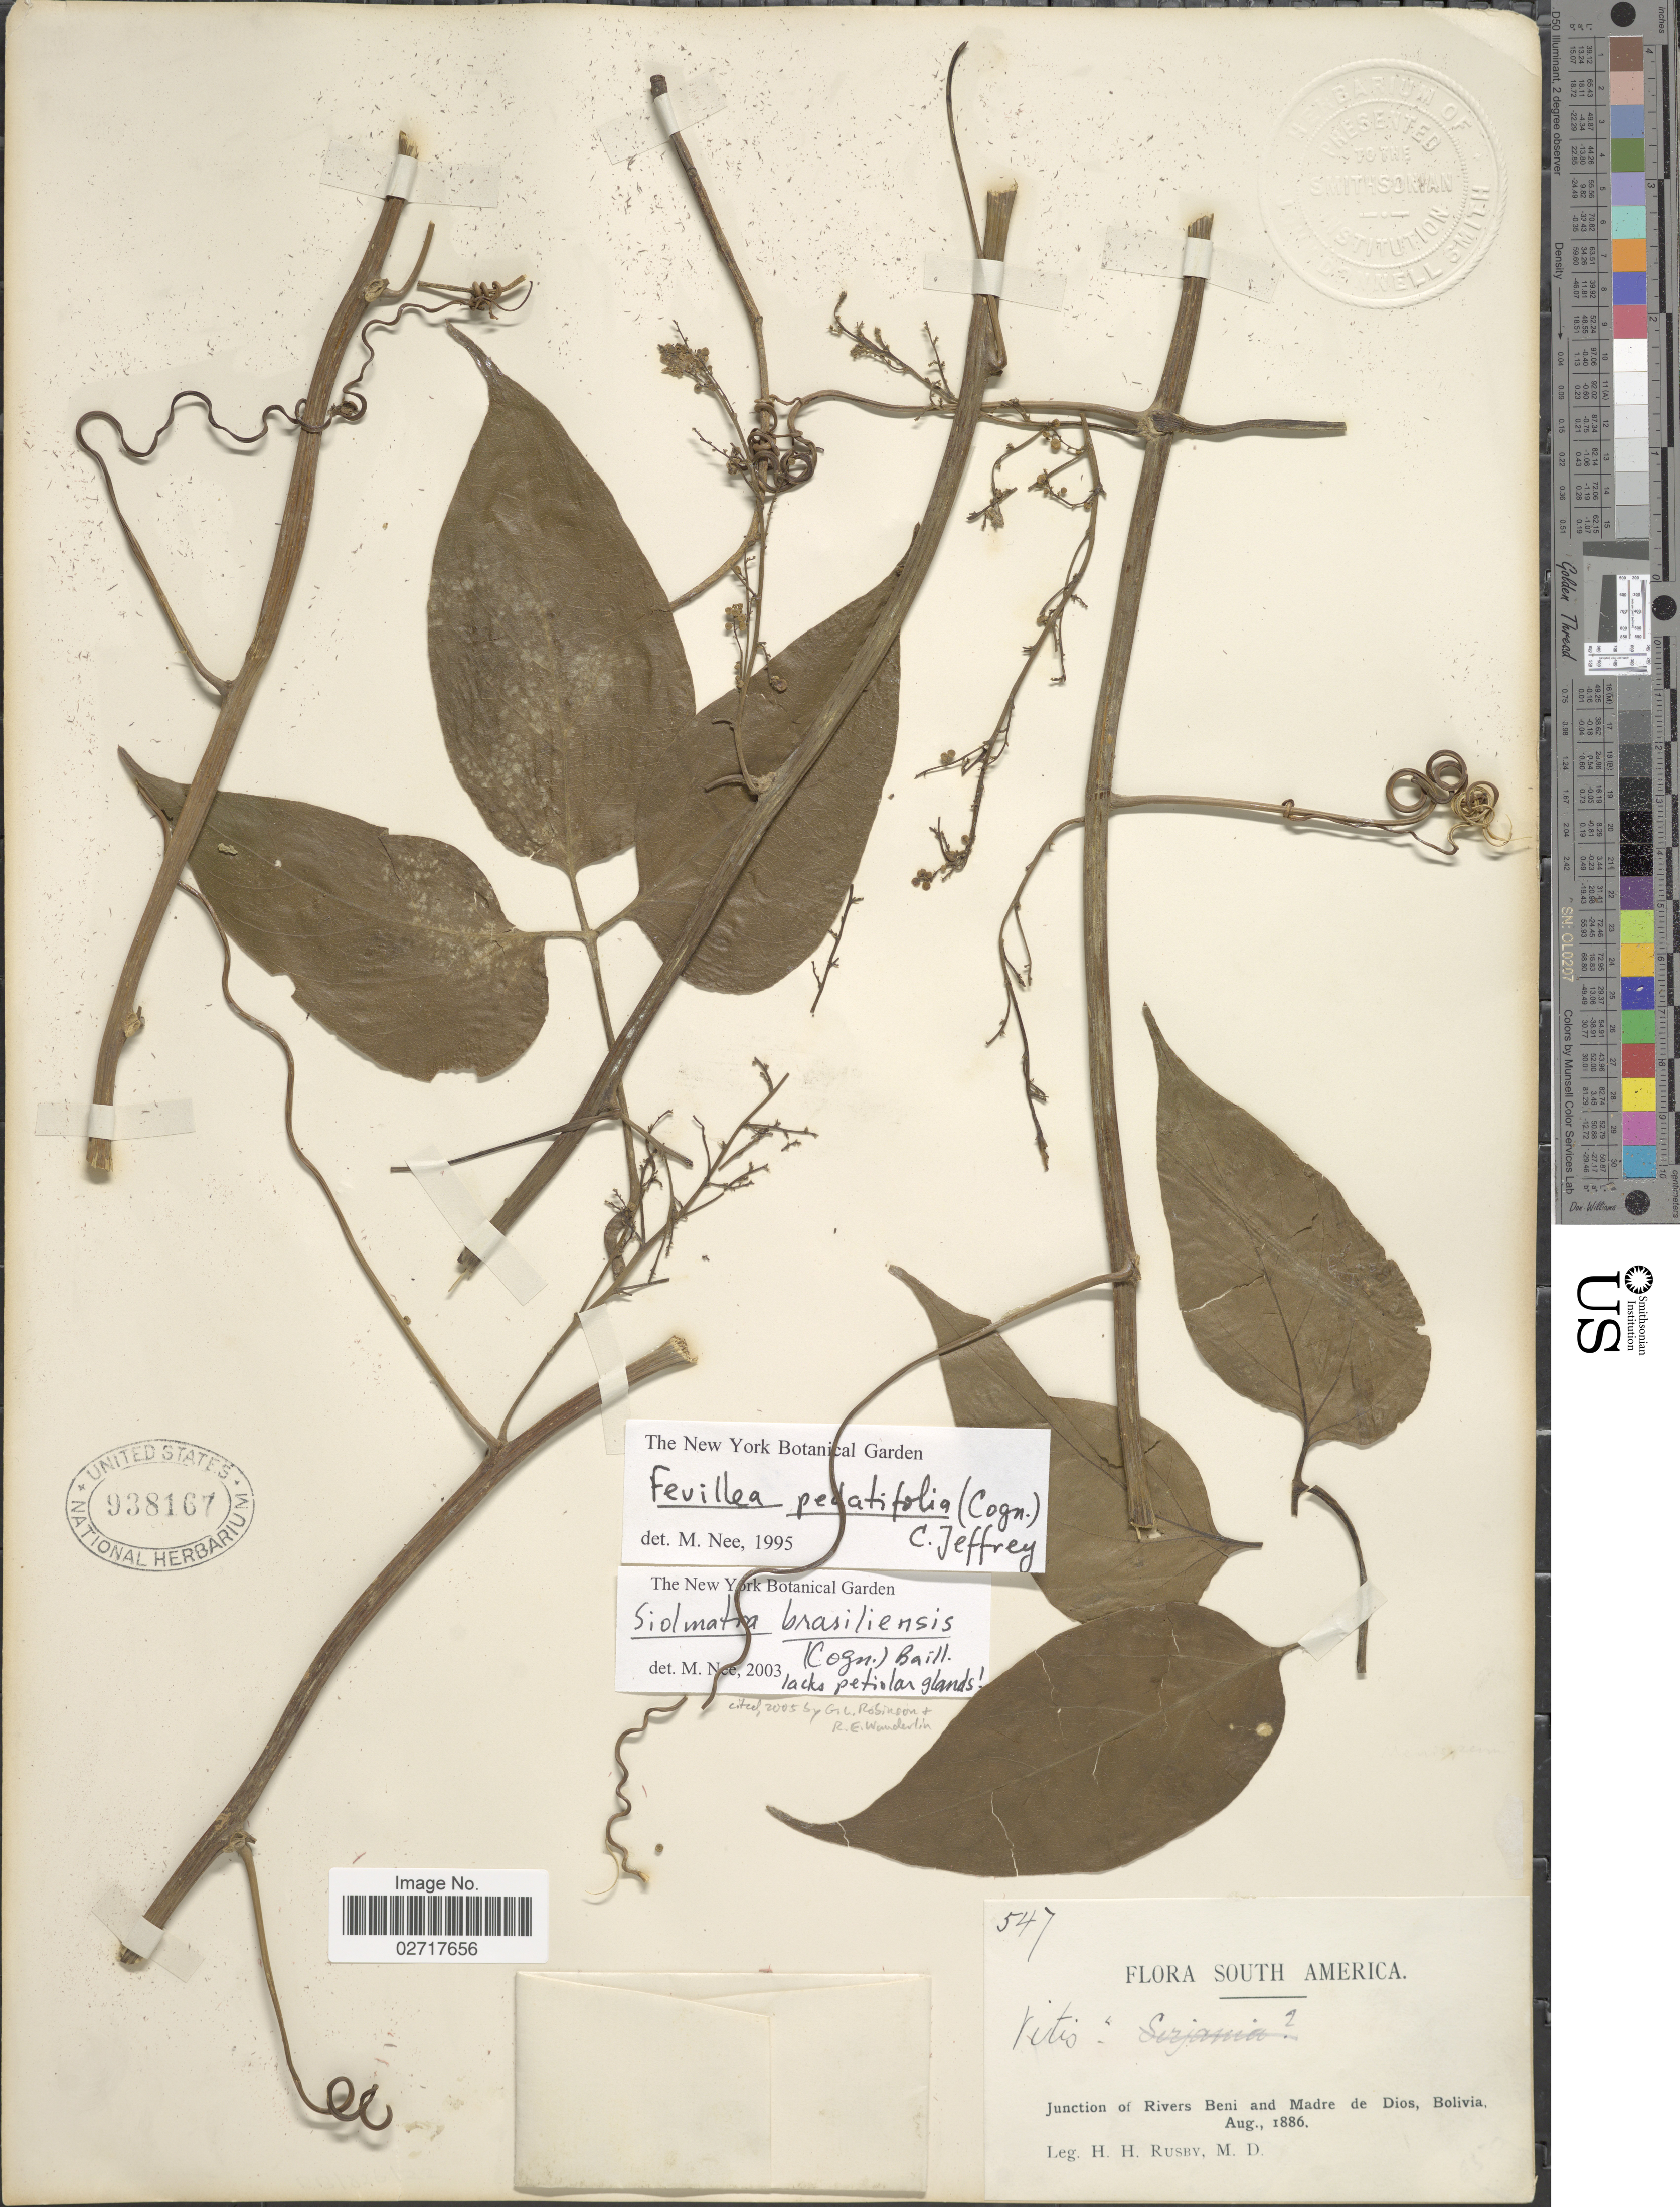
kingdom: Plantae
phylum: Tracheophyta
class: Magnoliopsida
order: Cucurbitales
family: Cucurbitaceae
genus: Siolmatra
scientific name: Siolmatra brasiliensis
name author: (Cogn.) Baill.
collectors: H. H. Rusby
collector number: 547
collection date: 1886-08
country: Bolivia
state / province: Beni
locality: Junction of Rivers Beni and Madre de Dios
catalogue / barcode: US 938167